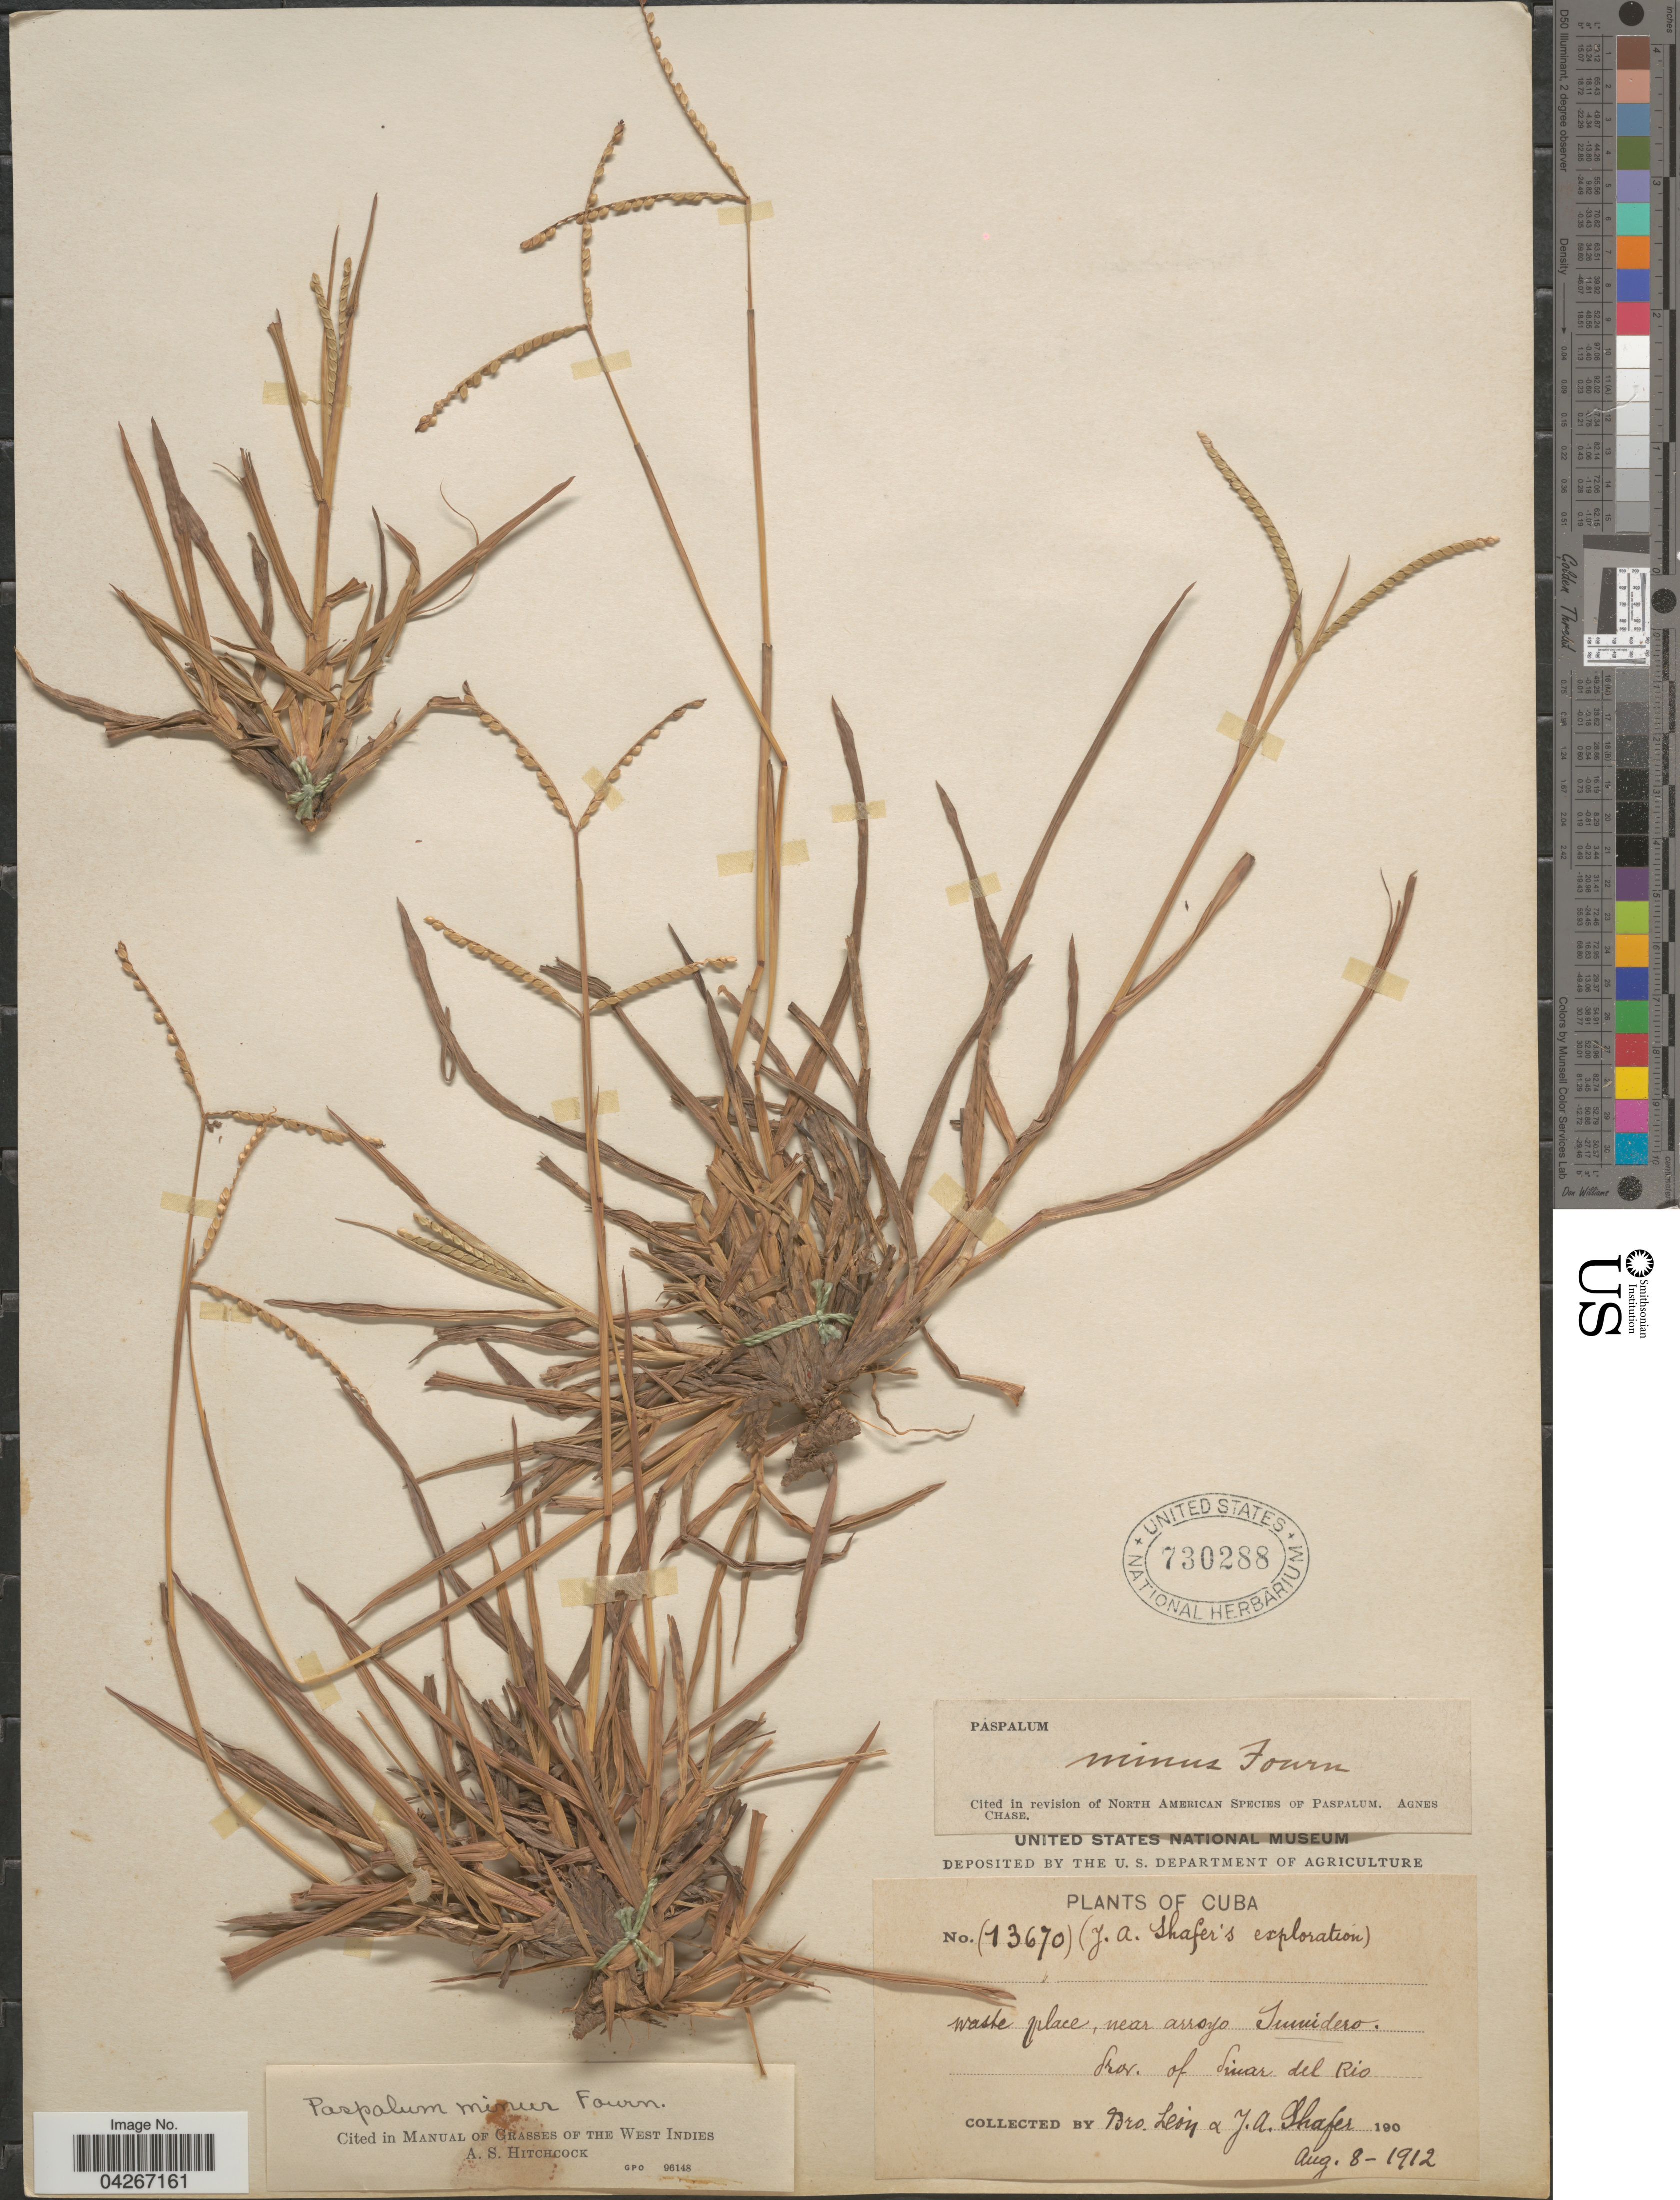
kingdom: Plantae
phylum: Tracheophyta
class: Liliopsida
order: Poales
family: Poaceae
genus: Paspalum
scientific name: Paspalum minus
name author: E. Fourn.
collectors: Bro. León & J. A. Shafer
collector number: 13670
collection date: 1912-08-08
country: Cuba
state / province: Pinar del Río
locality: Waste place, near arroyo Sumidero.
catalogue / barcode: US 730288